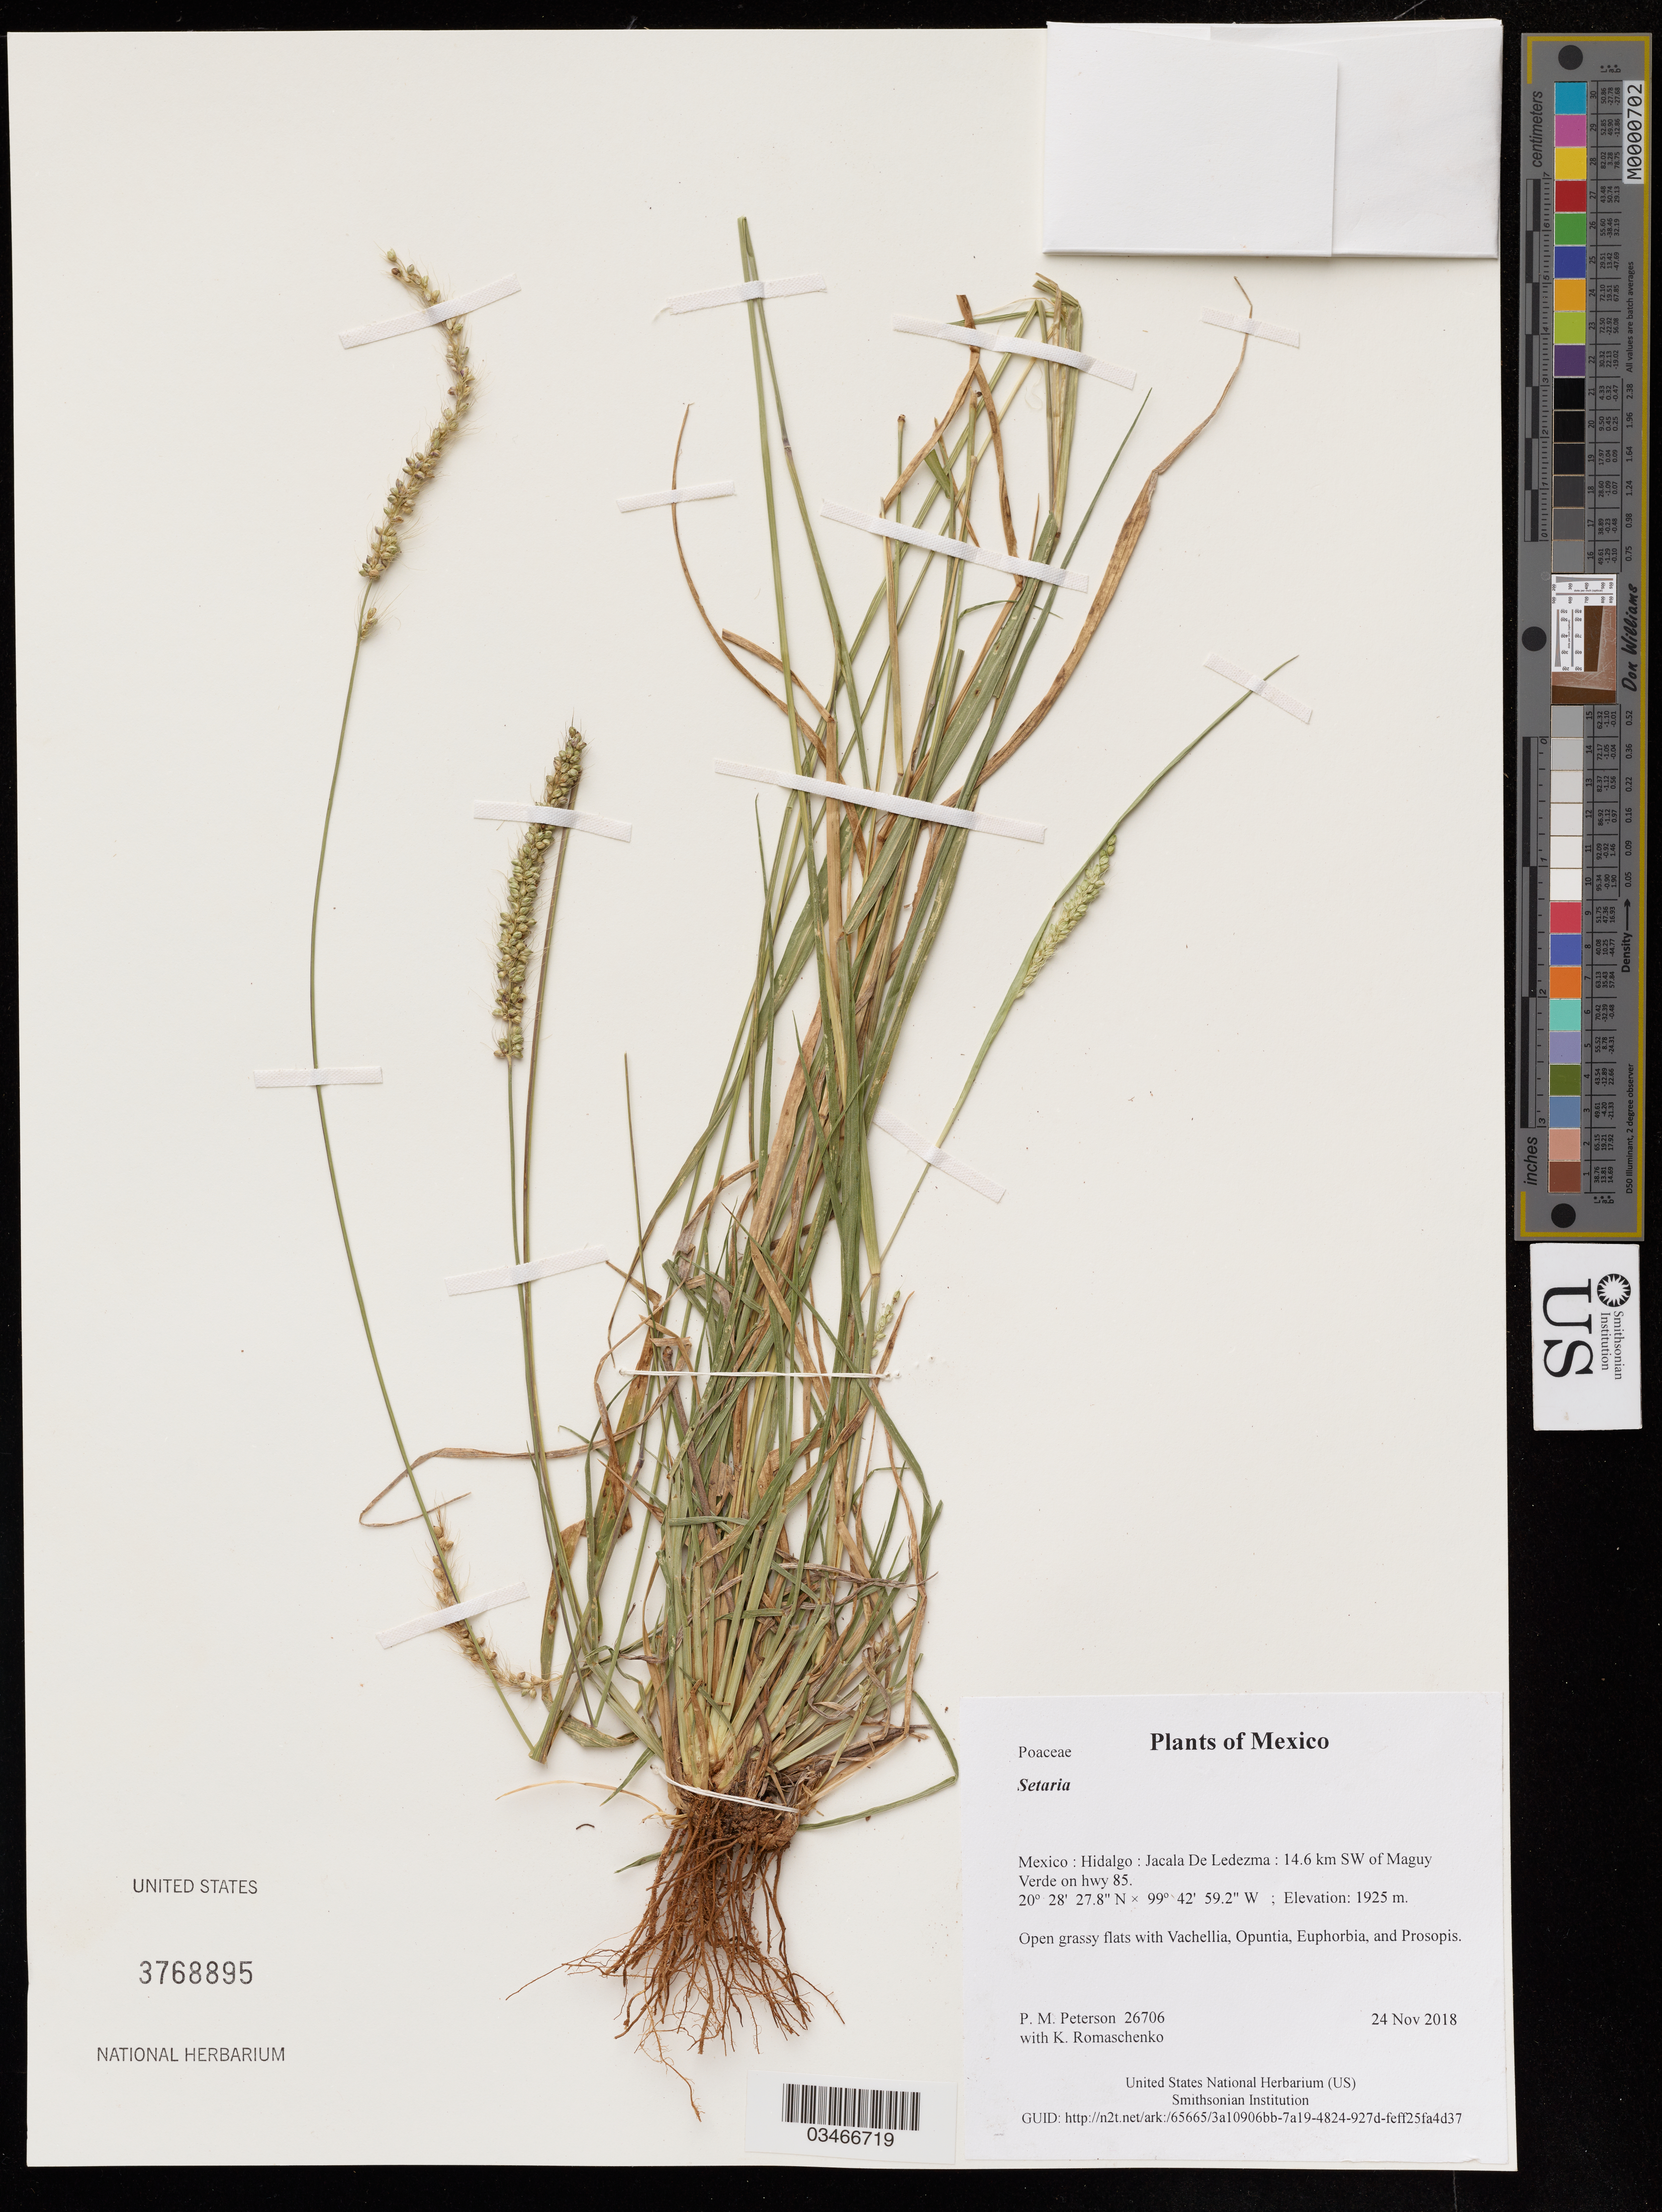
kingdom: Plantae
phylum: Tracheophyta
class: Liliopsida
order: Poales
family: Poaceae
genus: Setaria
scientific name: Setaria sp.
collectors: P. M. Peterson & K. Romaschenko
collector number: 26706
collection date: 2018-11-24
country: Mexico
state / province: Hidalgo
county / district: Jacala De Ledezma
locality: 14.6 km SW of Maguy Verde on hwy 85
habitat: Open grassy flats with Vachellia, Opuntia, Euphorbia, and Prosopis.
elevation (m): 1925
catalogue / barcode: US 3768895